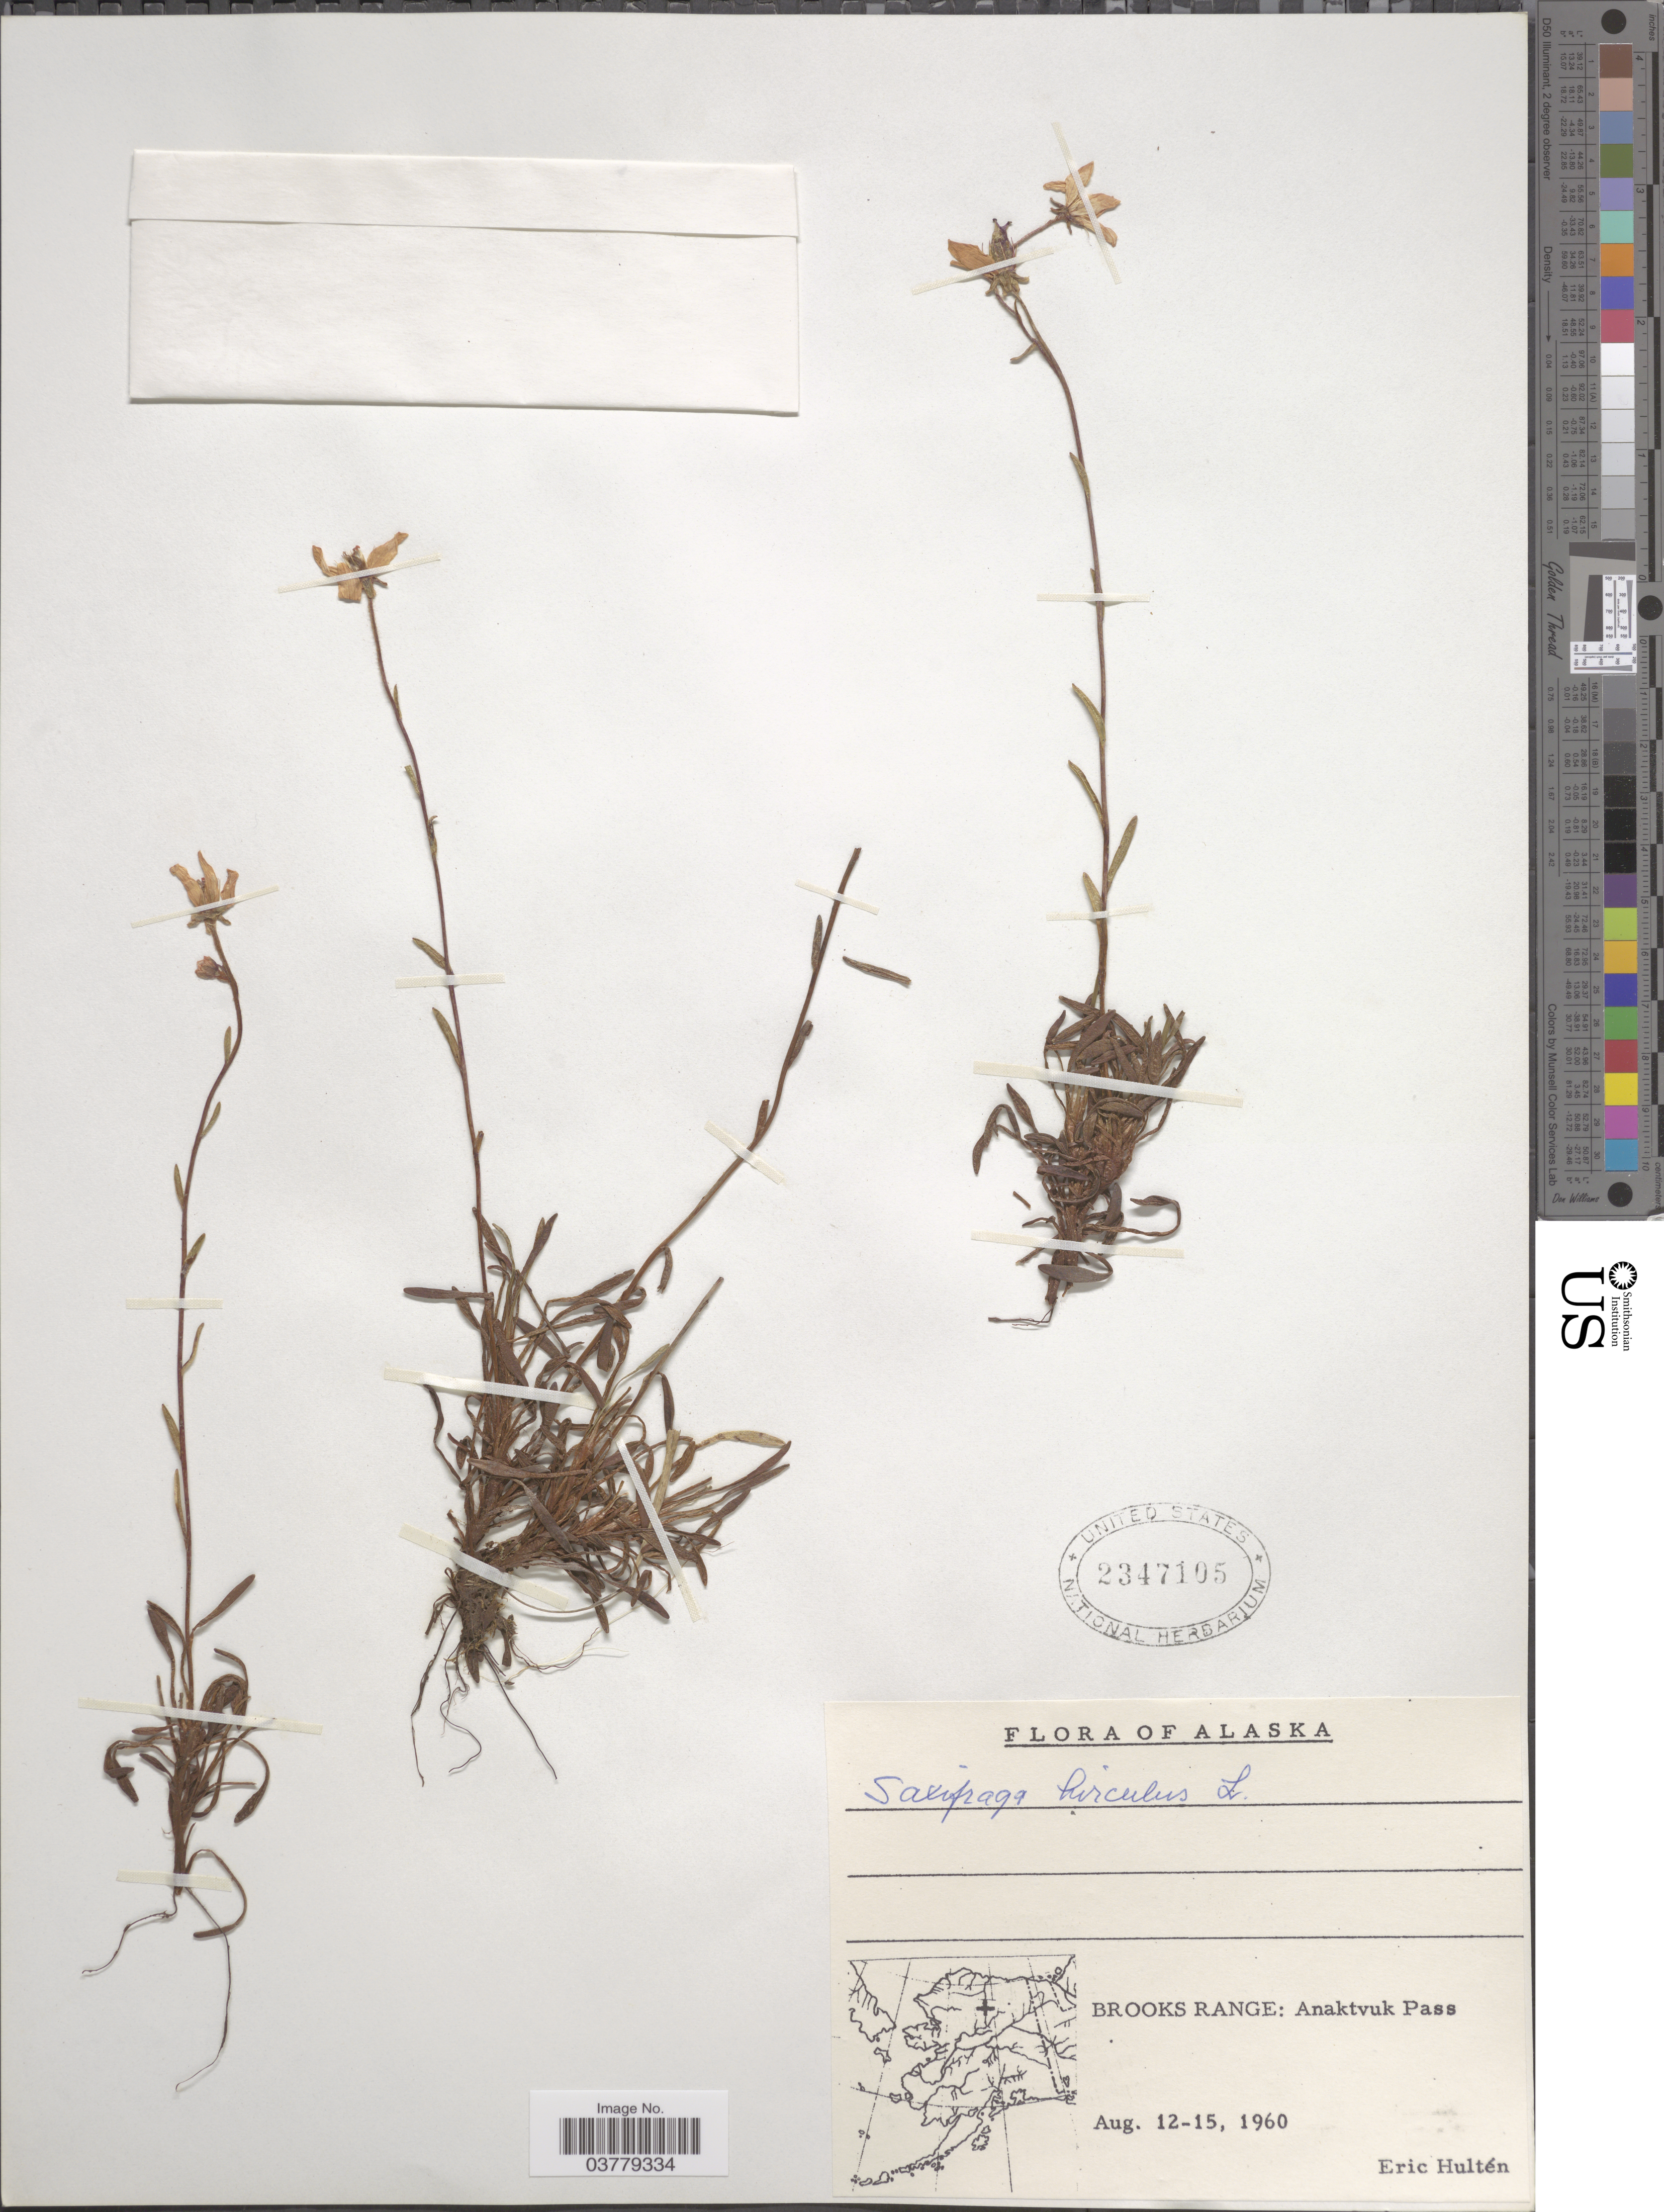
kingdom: Plantae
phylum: Tracheophyta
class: Magnoliopsida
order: Saxifragales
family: Saxifragaceae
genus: Saxifraga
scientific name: Saxifraga hirculus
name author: L.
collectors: E. G. Hultén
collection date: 1960-08-12/1960-08-15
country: United States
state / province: Alaska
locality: Brooks Range: Anaktvuk Pass.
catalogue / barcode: US 2347105